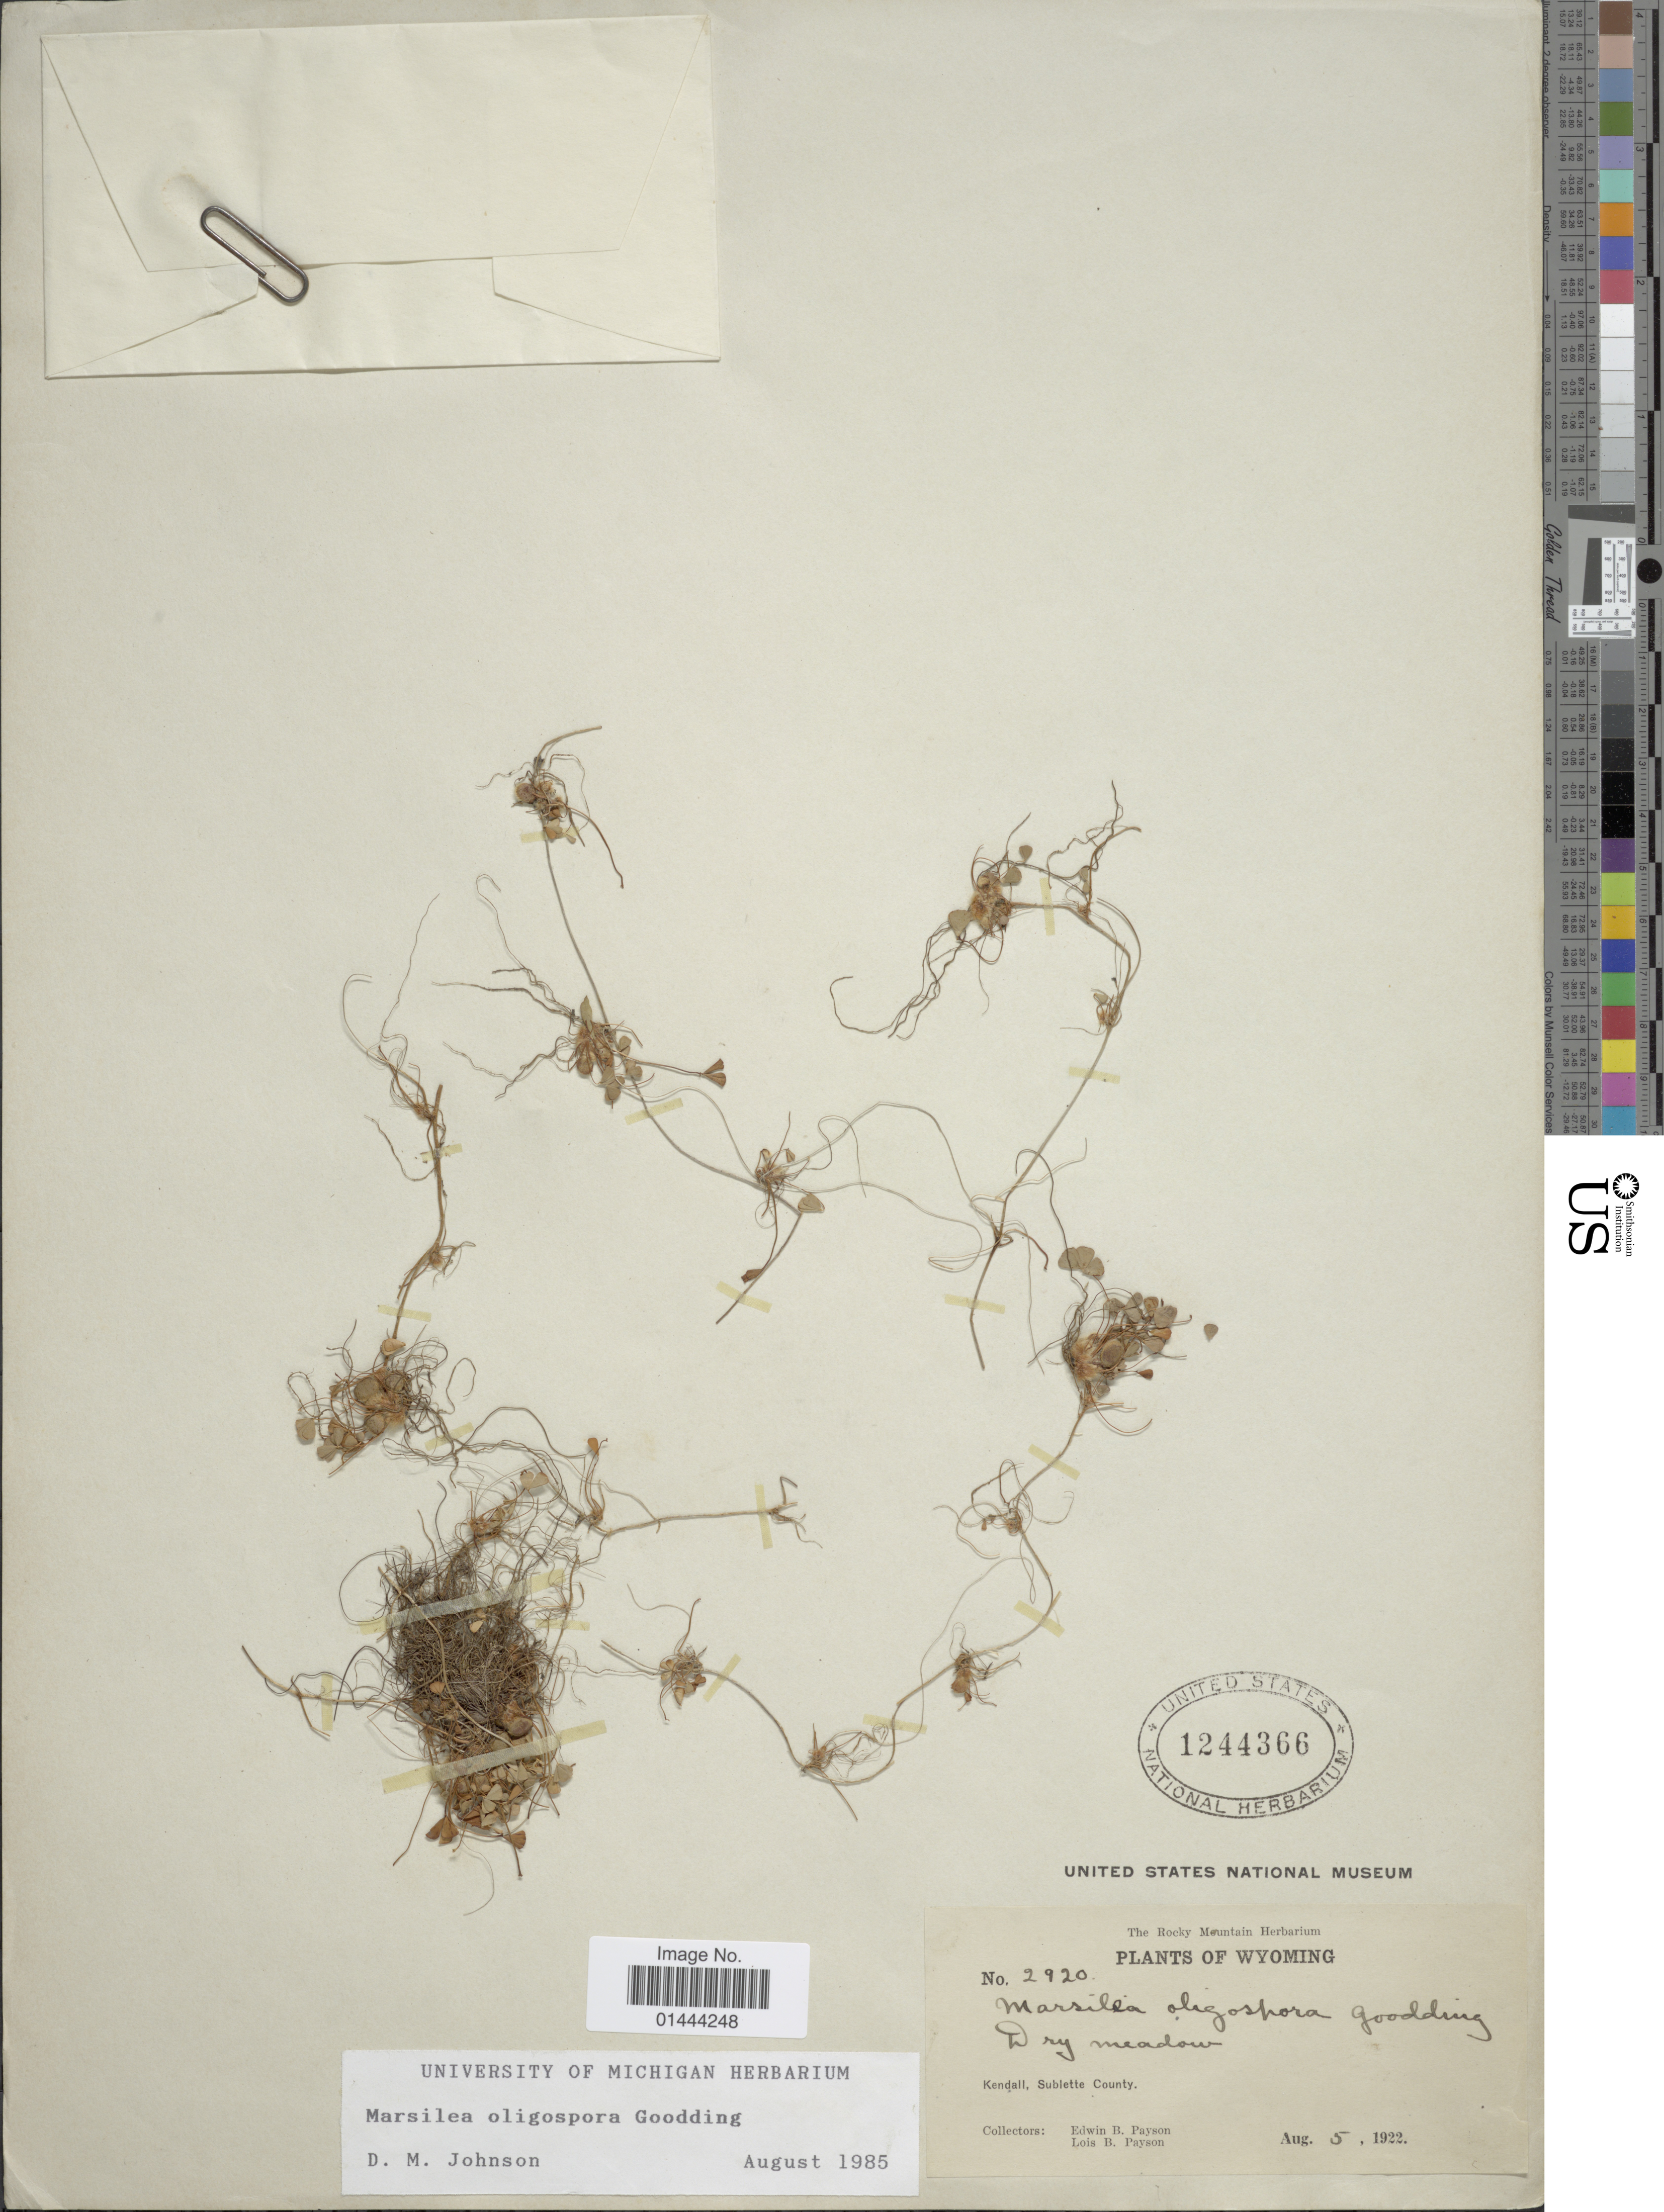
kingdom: Plantae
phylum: Tracheophyta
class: Polypodiopsida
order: Salviniales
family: Marsileaceae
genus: Marsilea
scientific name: Marsilea oligospora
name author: Goodd.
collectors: E. B. Payson & L. Payson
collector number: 2920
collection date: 1922-08-05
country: United States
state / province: Wyoming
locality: Dry rmeadow, Kendall, Sublette County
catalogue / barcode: US 1244366